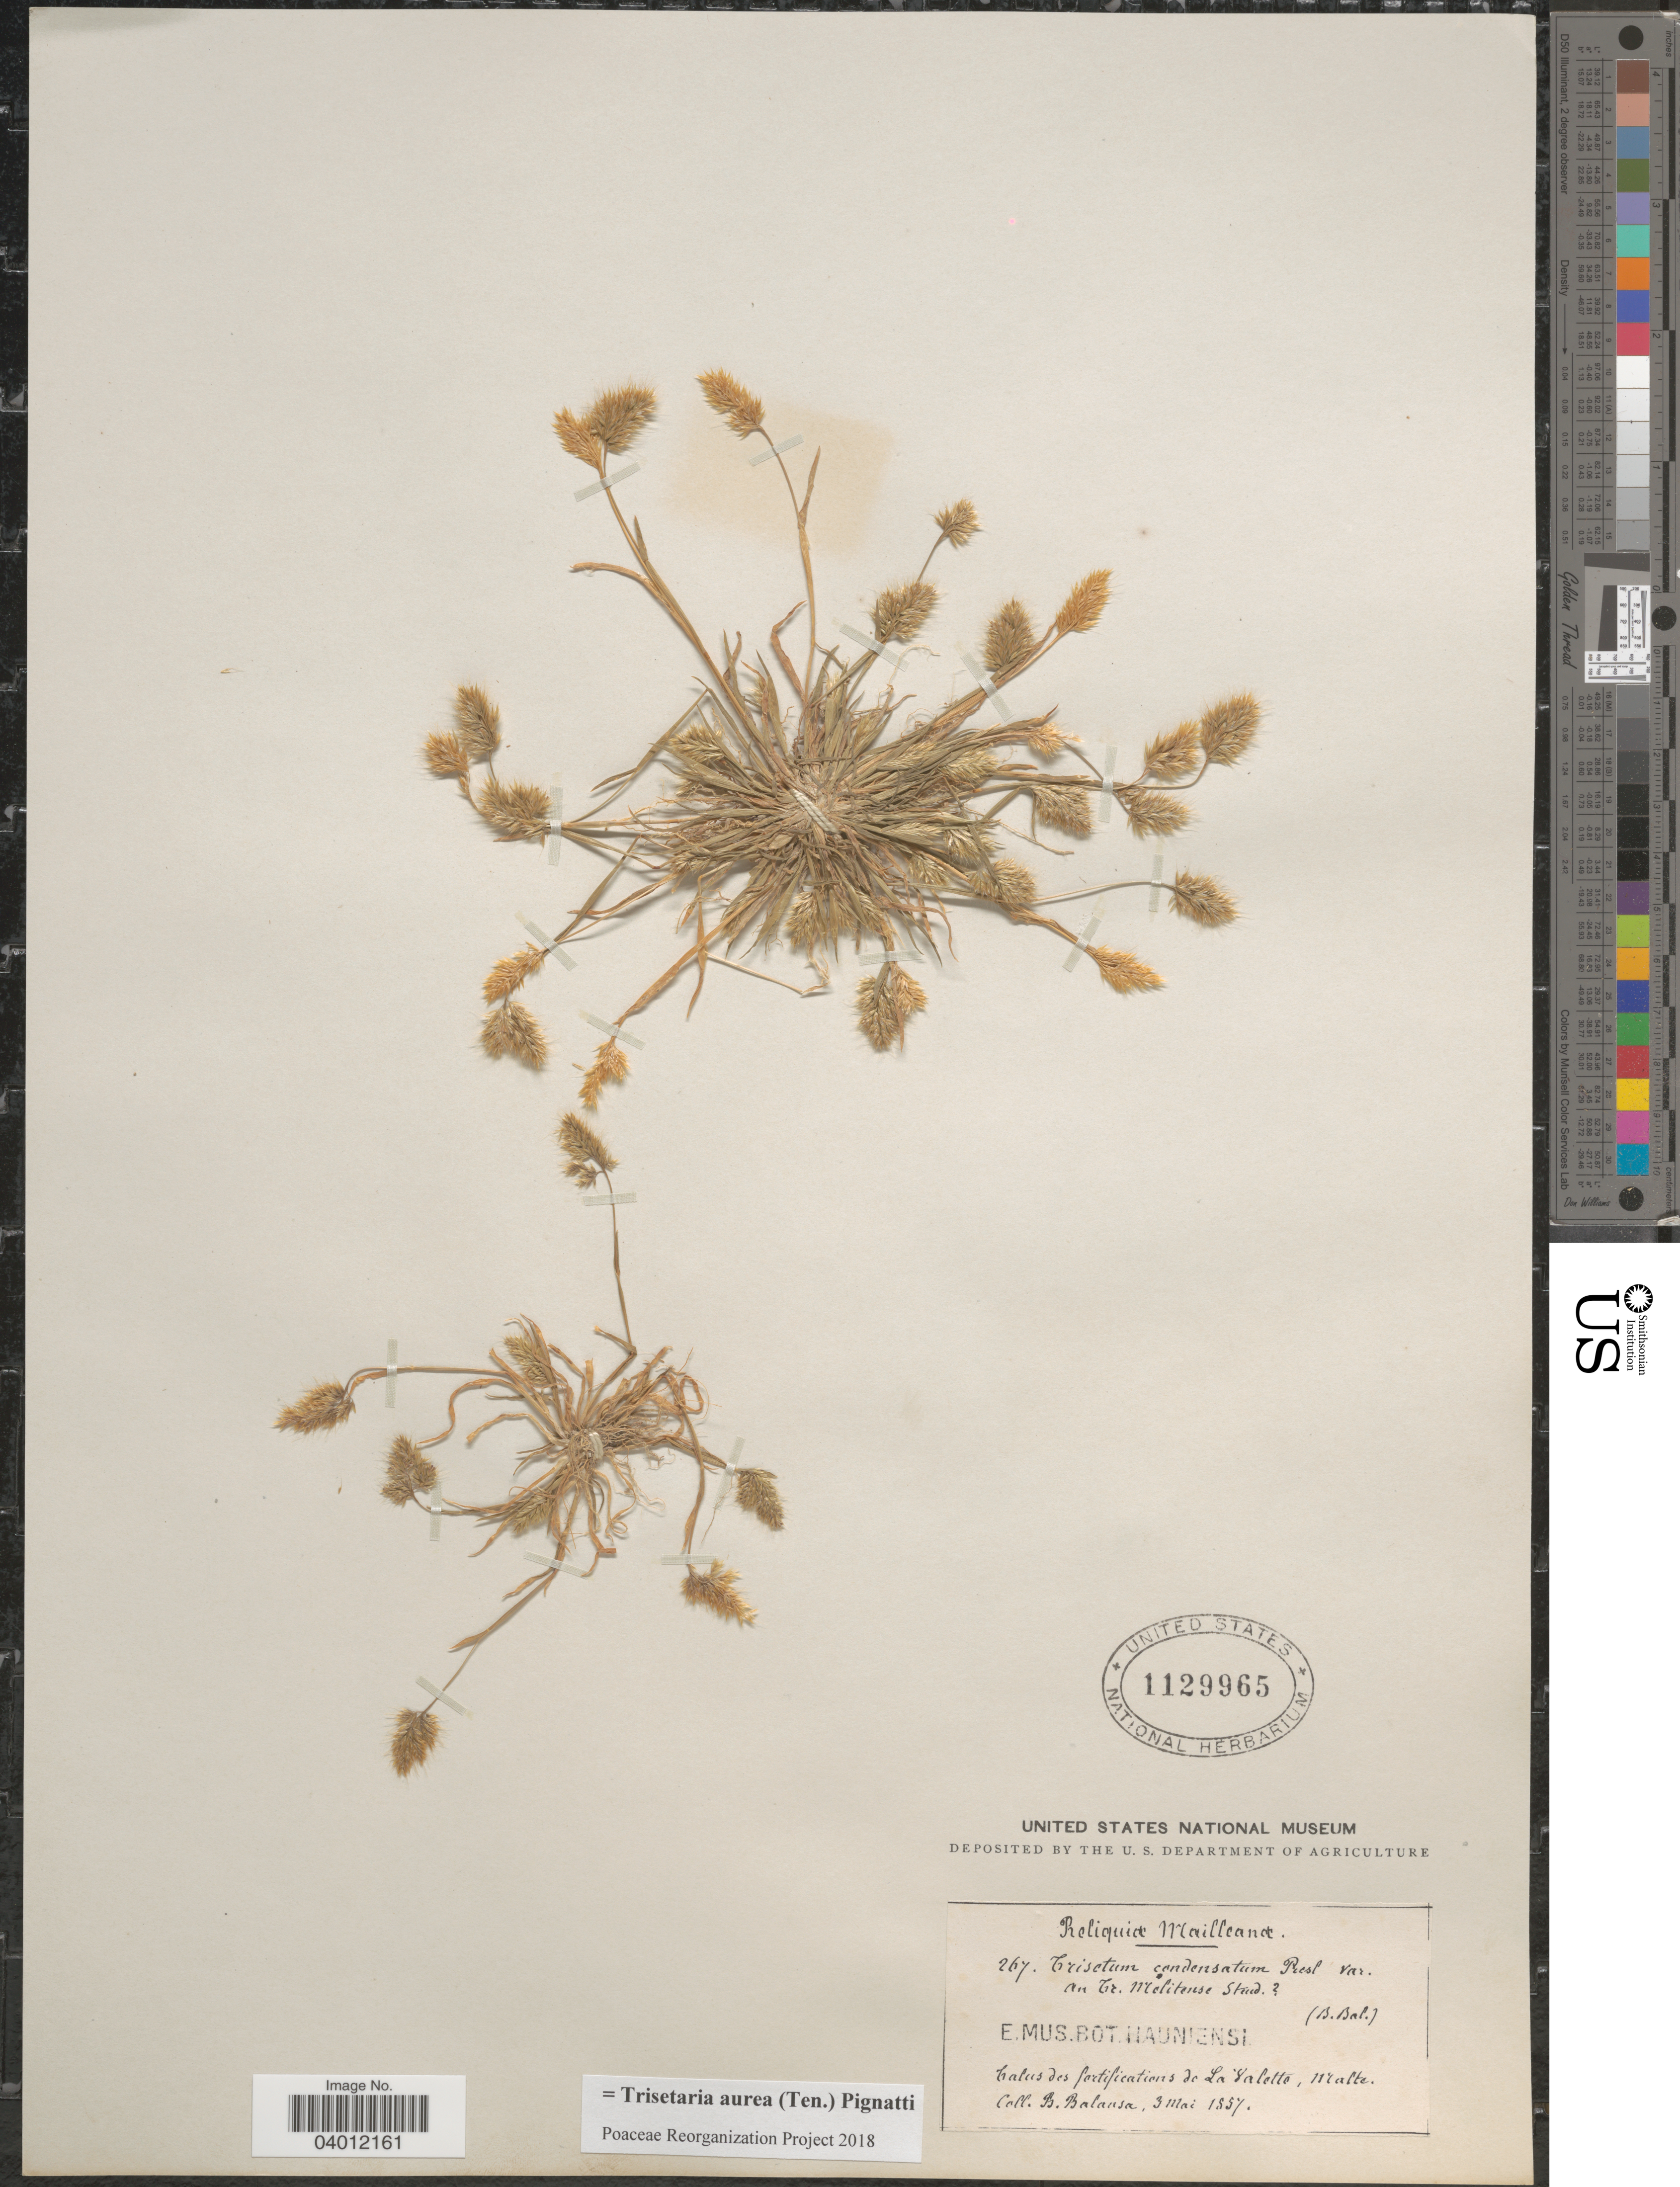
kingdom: Plantae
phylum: Tracheophyta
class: Liliopsida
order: Poales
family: Poaceae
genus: Trisetaria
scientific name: Trisetaria aurea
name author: (Ten.) Pignatti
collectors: B. Balansa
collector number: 267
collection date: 1857-05-03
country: Malta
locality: Calus des fortifications de La Valette, Malte.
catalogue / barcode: US 1129965